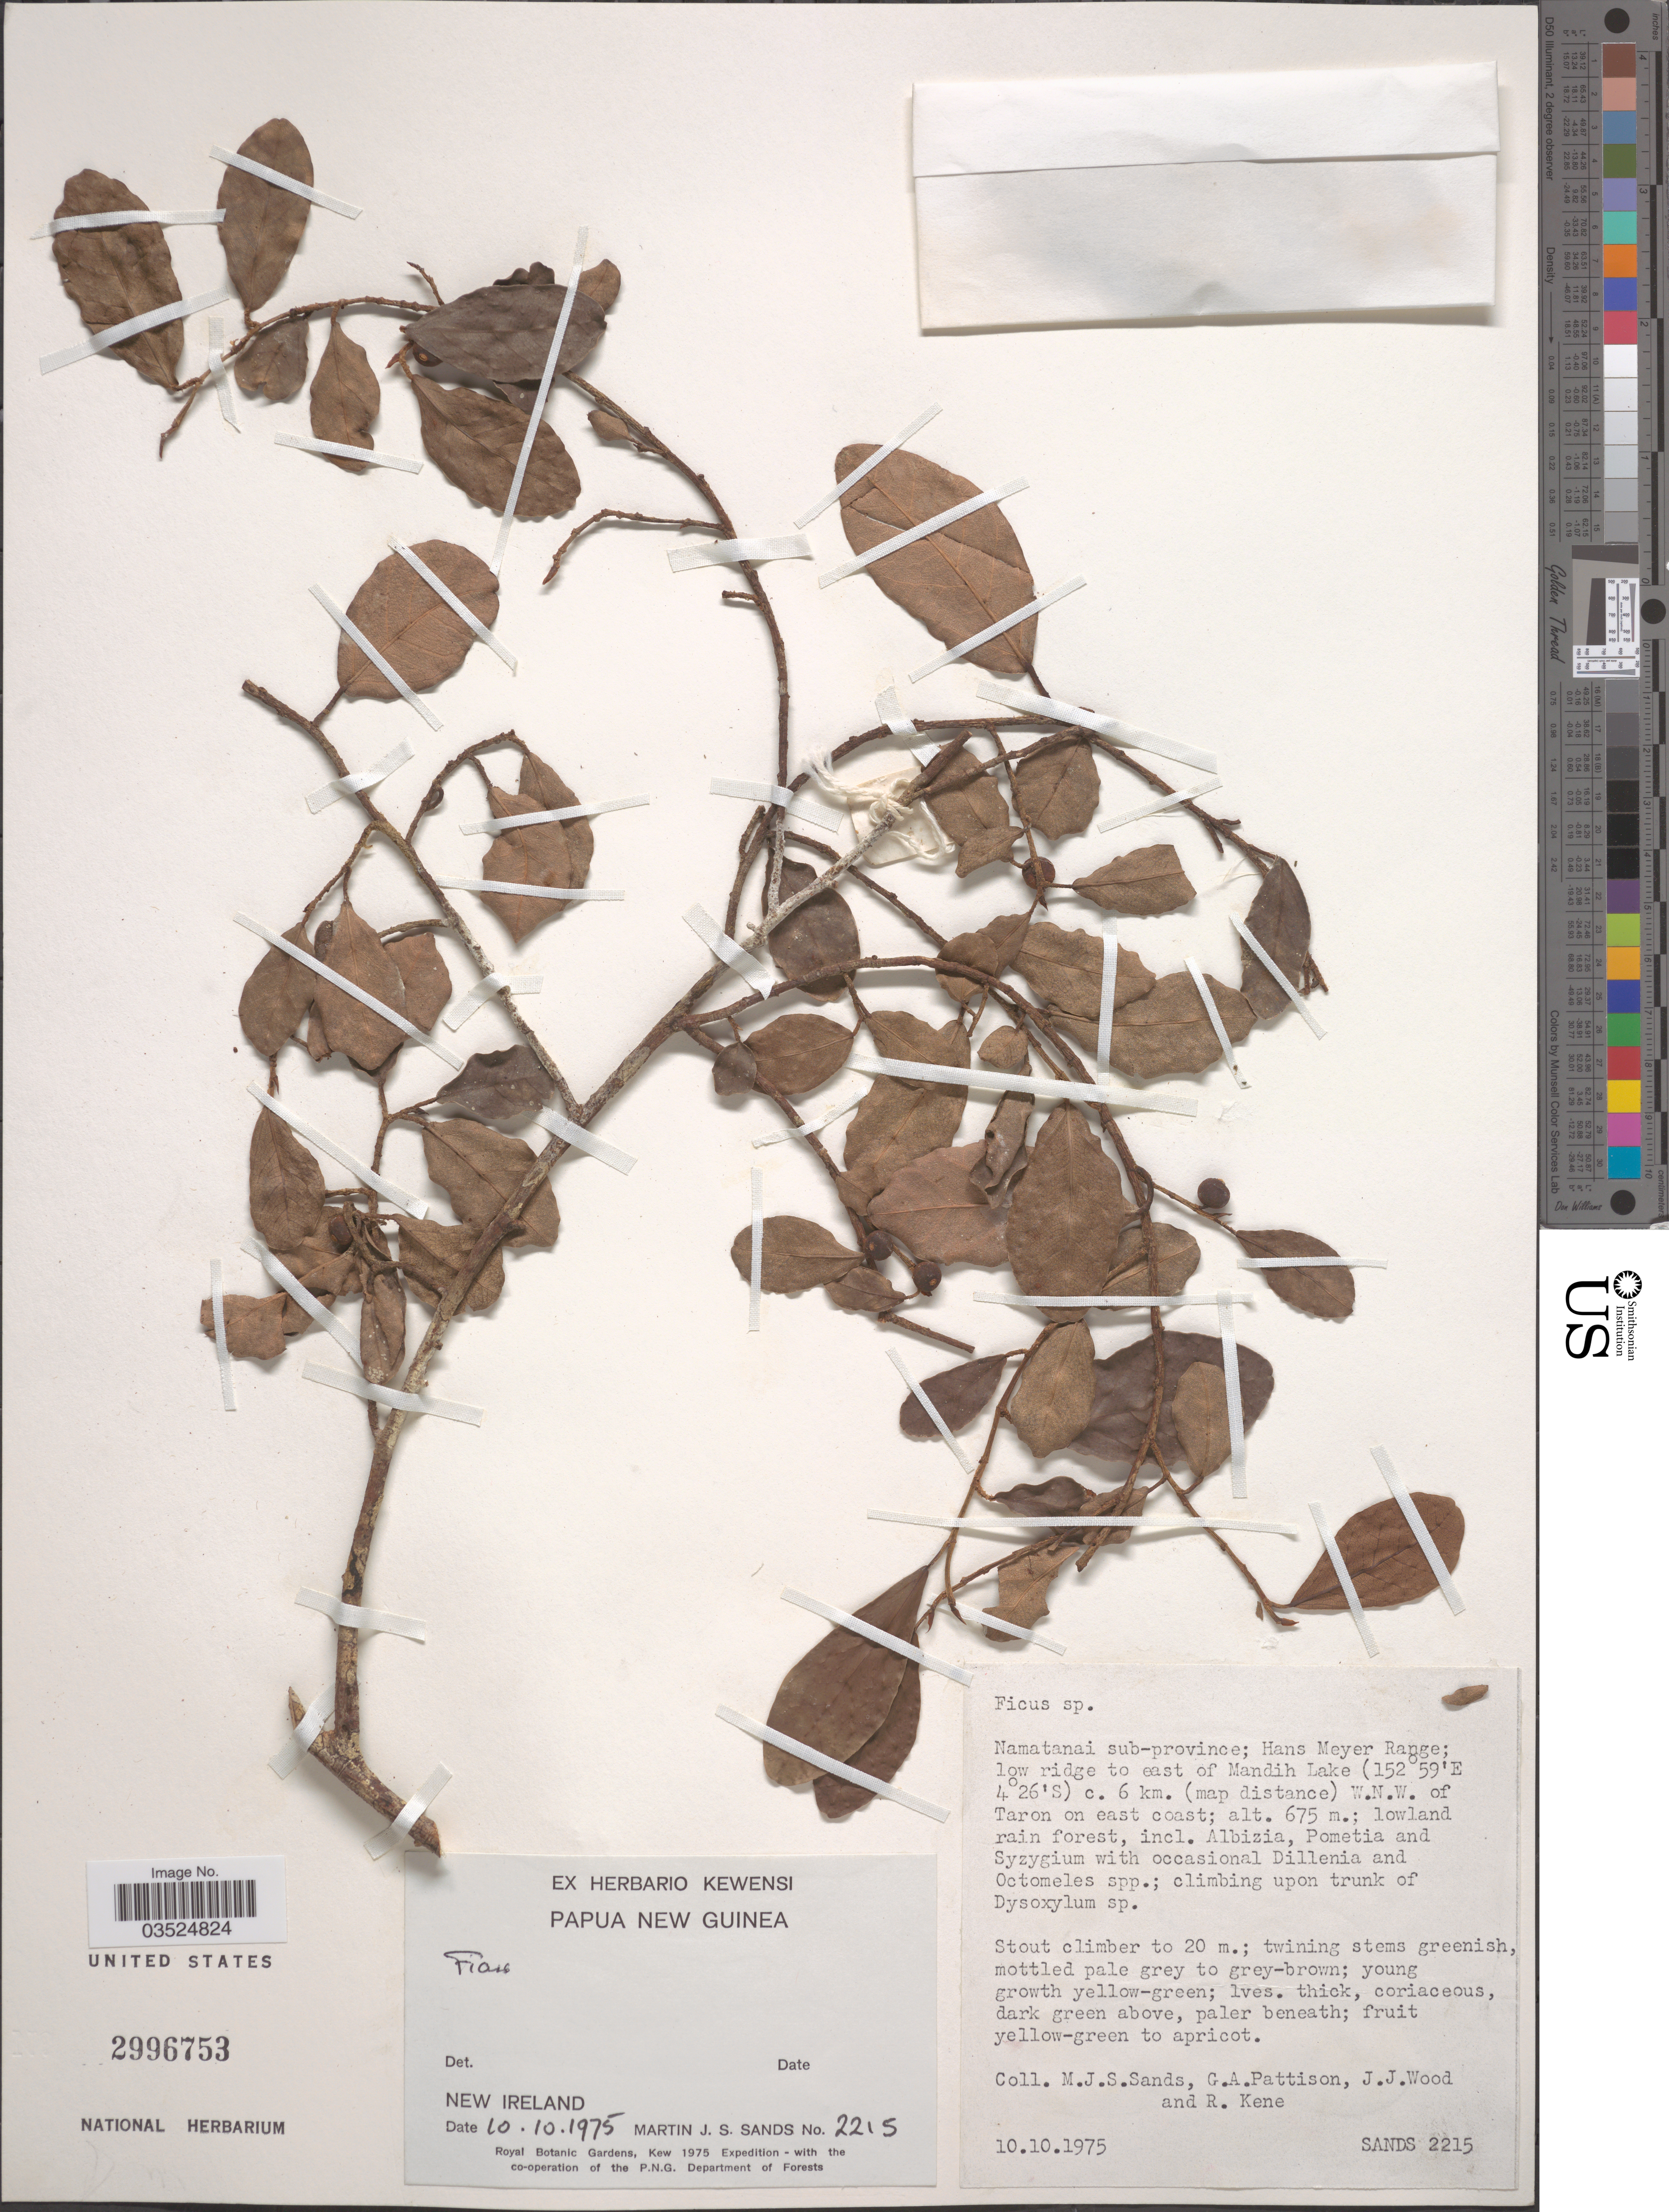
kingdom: Plantae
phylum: Tracheophyta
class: Magnoliopsida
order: Rosales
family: Moraceae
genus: Ficus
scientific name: Ficus sp.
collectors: M. Sands, G. Pattison, J. Wood & R. Kene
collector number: SANDS 2215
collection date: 1975-10-10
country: Papua New Guinea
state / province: New Ireland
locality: Namatanai sub-province; Hans Meyer Range; low ridge to east of Mandih Lake c. 6 km. (map distance) W.N.W. of Taron on east coast; lowland rain forest.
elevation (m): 675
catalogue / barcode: US 2996753